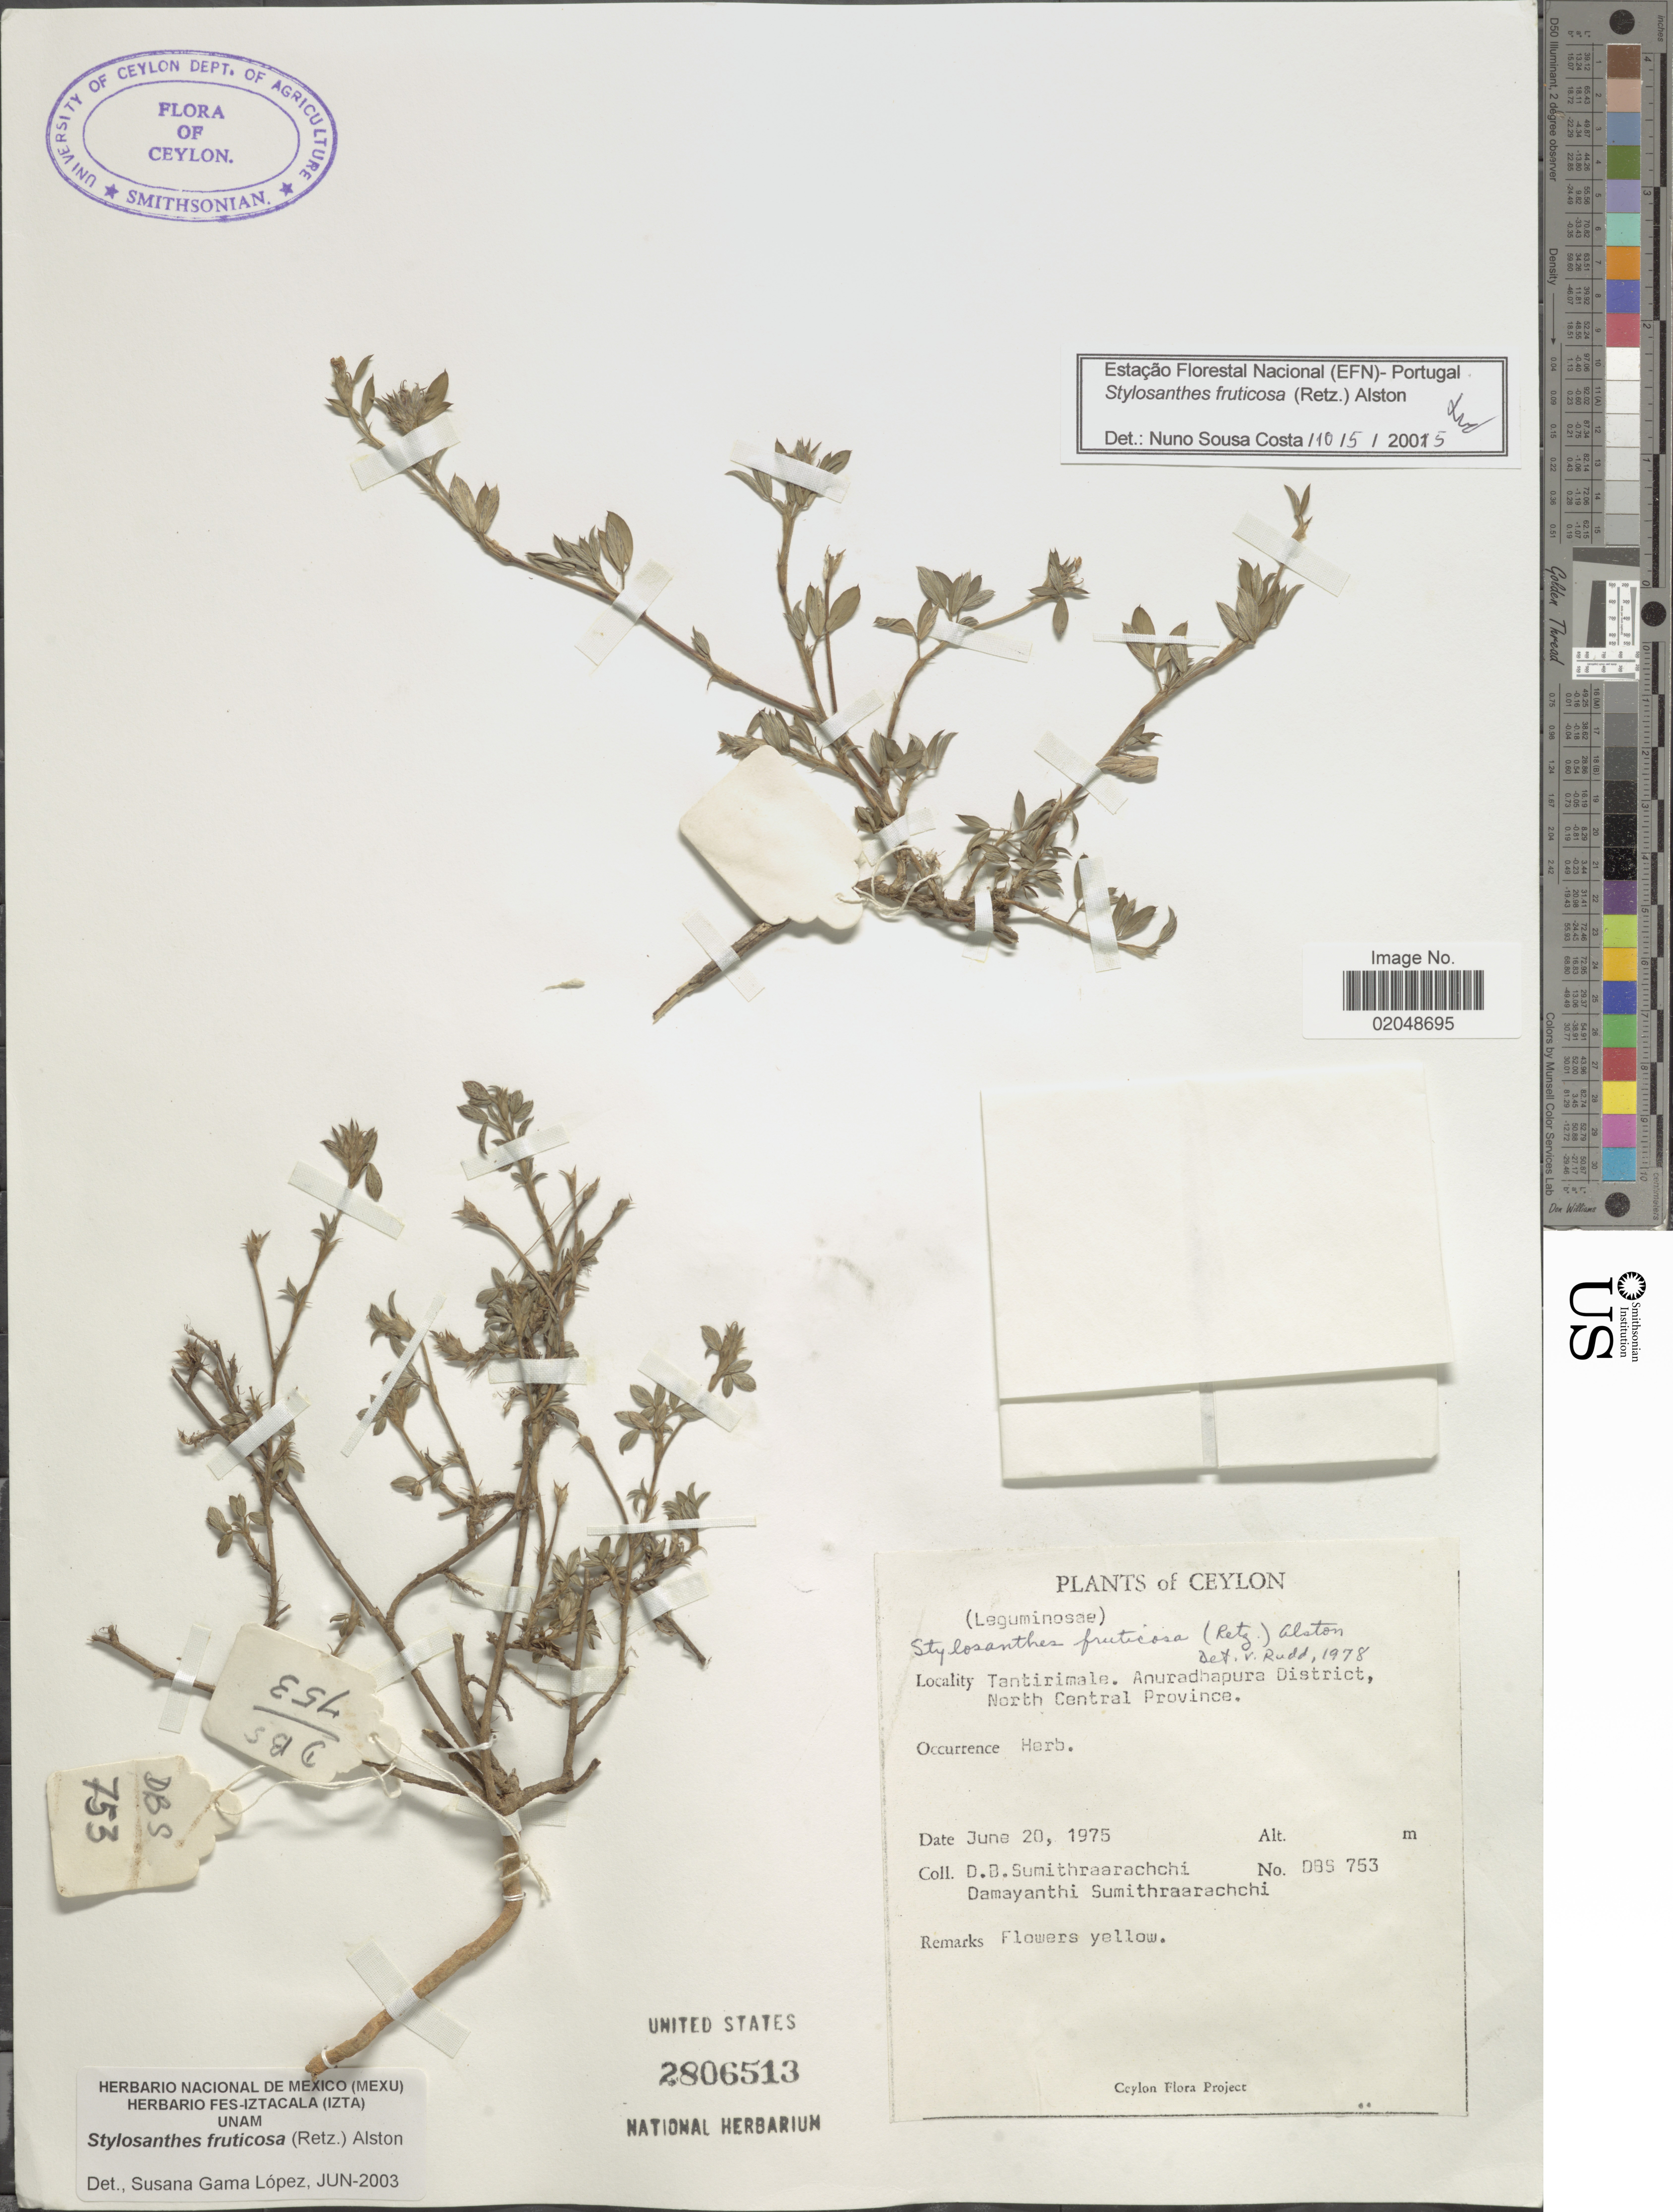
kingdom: Plantae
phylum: Tracheophyta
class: Magnoliopsida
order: Fabales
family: Fabaceae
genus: Stylosanthes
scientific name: Stylosanthes fruticosa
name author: (Retz.) Alston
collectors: D. B. Sumithraarachchi & D. Sumithraarachchi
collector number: DBS753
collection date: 1975-06-20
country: Sri Lanka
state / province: North Central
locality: Ceylon, Tantirimale. Anuradhapura District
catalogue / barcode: US 2806513